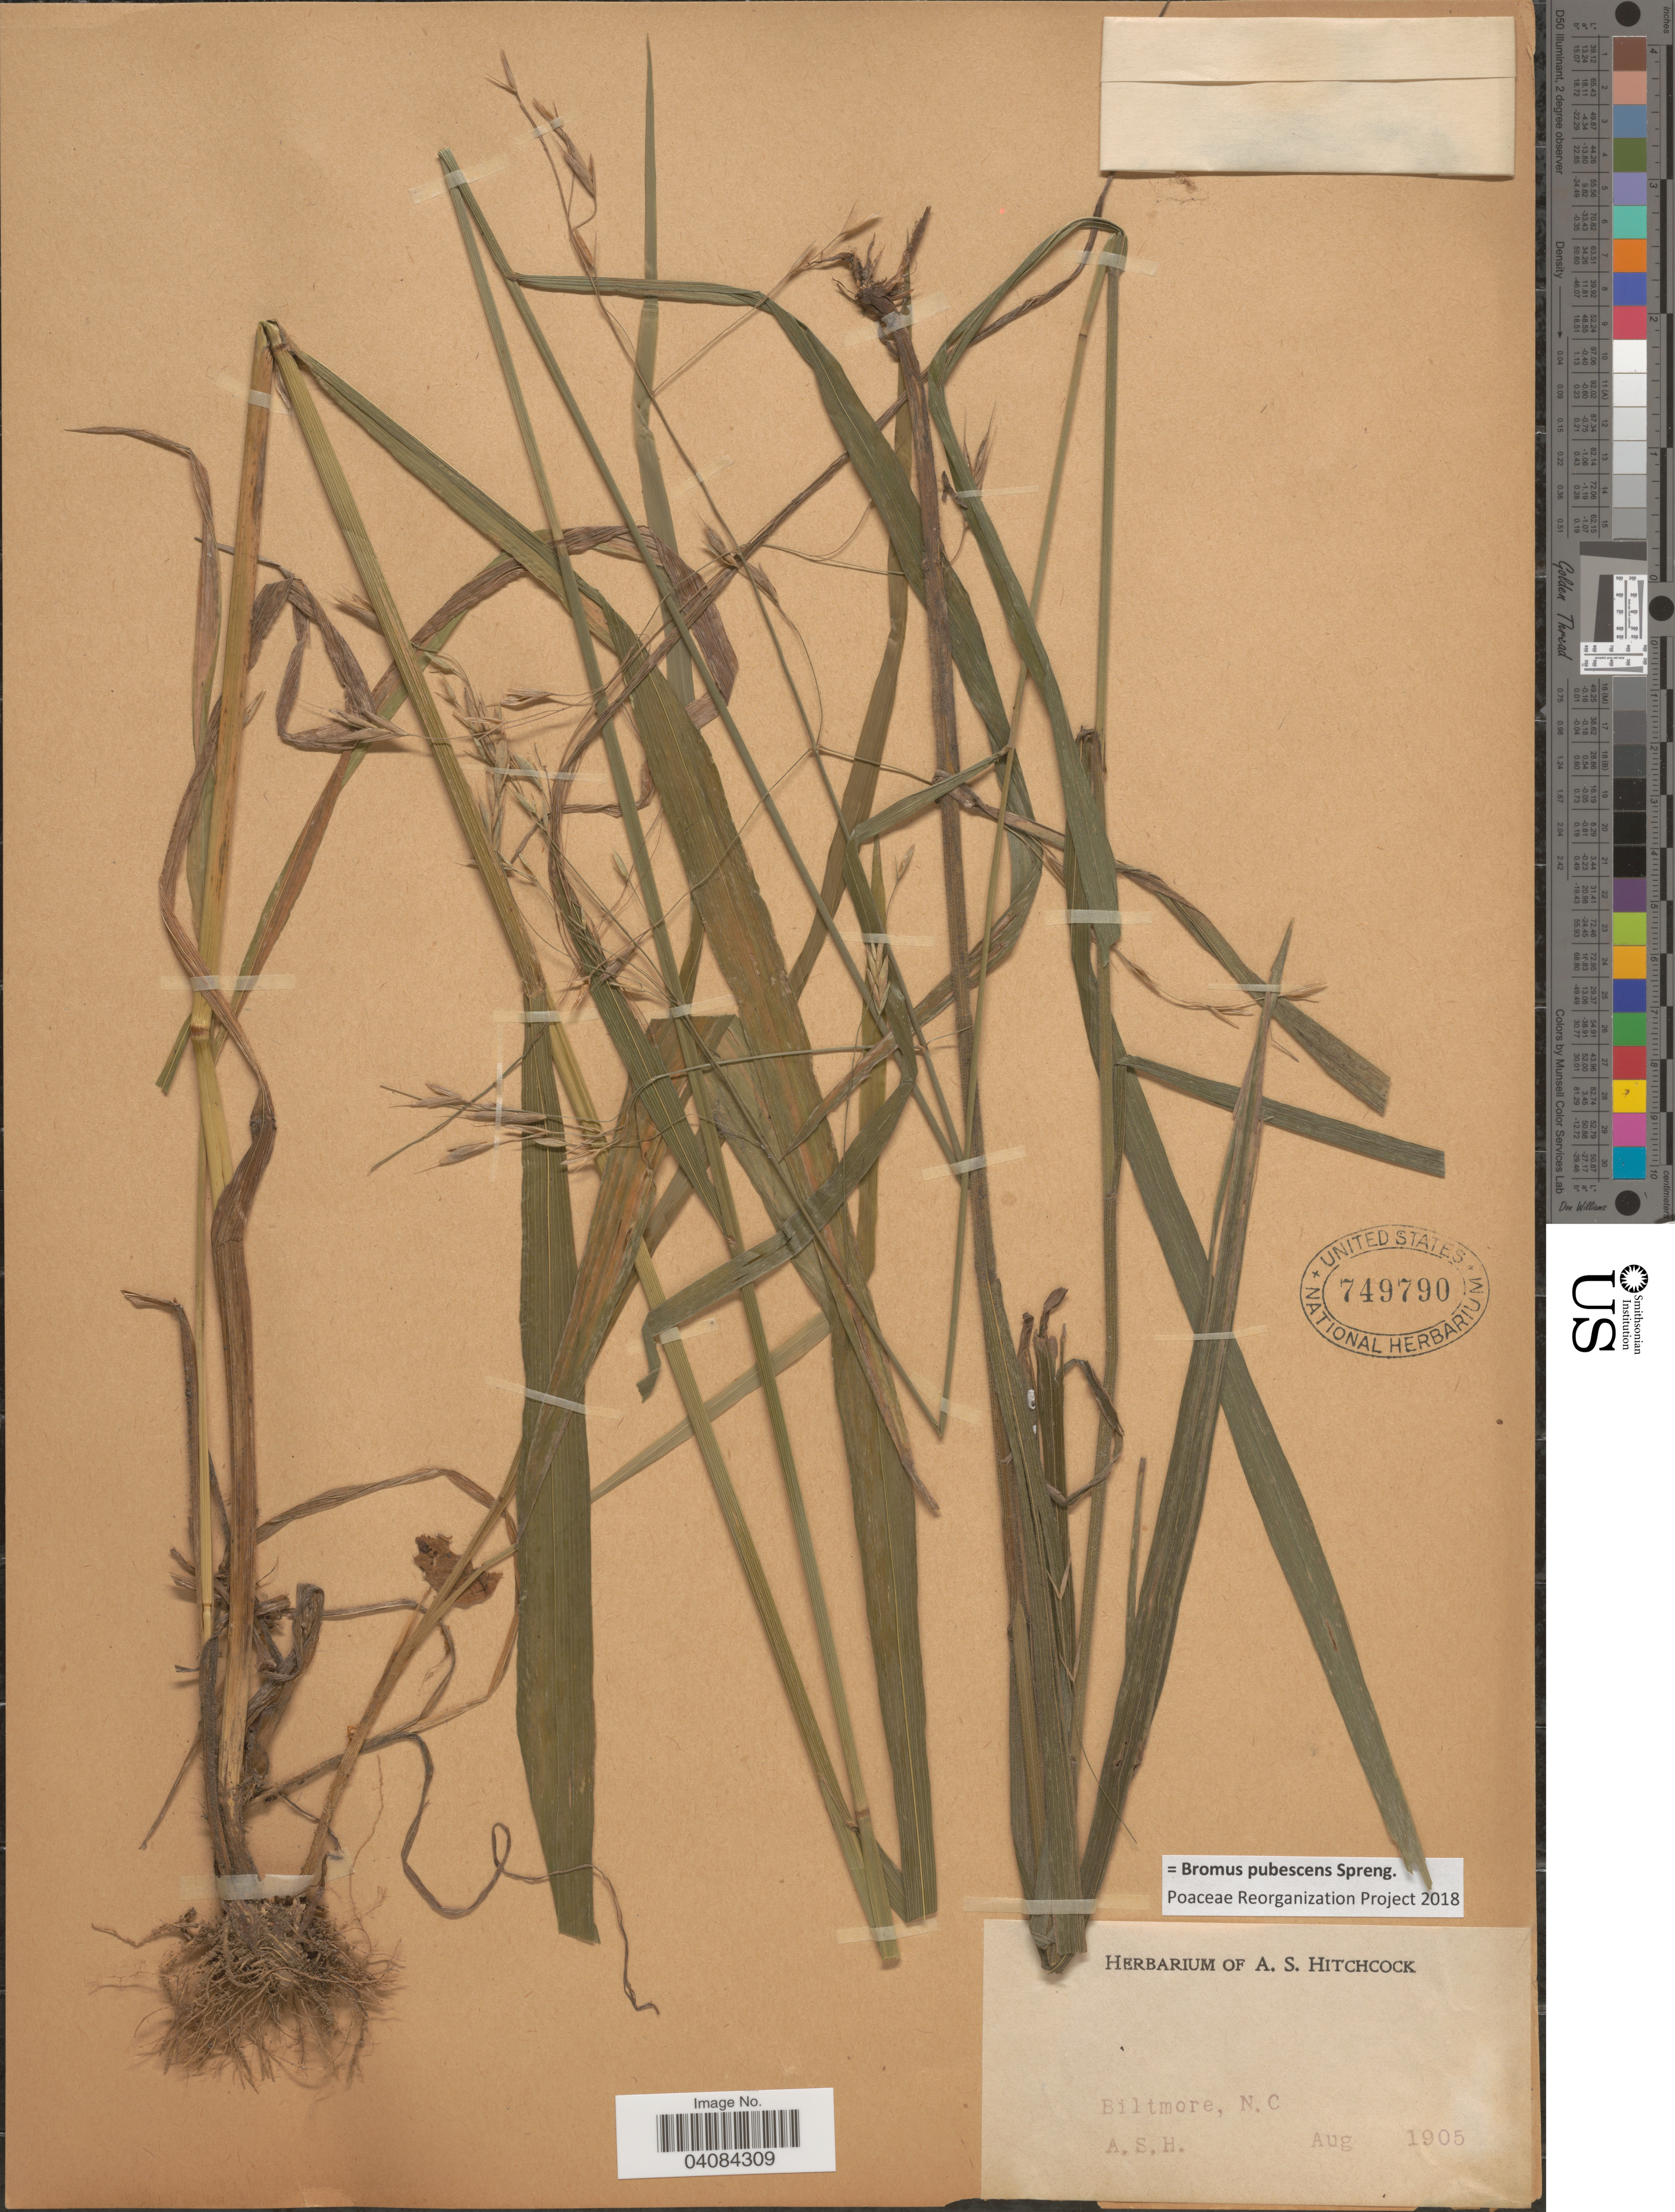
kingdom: Plantae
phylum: Tracheophyta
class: Liliopsida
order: Poales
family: Poaceae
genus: Bromus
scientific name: Bromus pubescens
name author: Muhl. ex Willd.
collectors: A. S. Hitchcock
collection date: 1905-08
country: United States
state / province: North Carolina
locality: Biltmore.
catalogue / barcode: US 749790